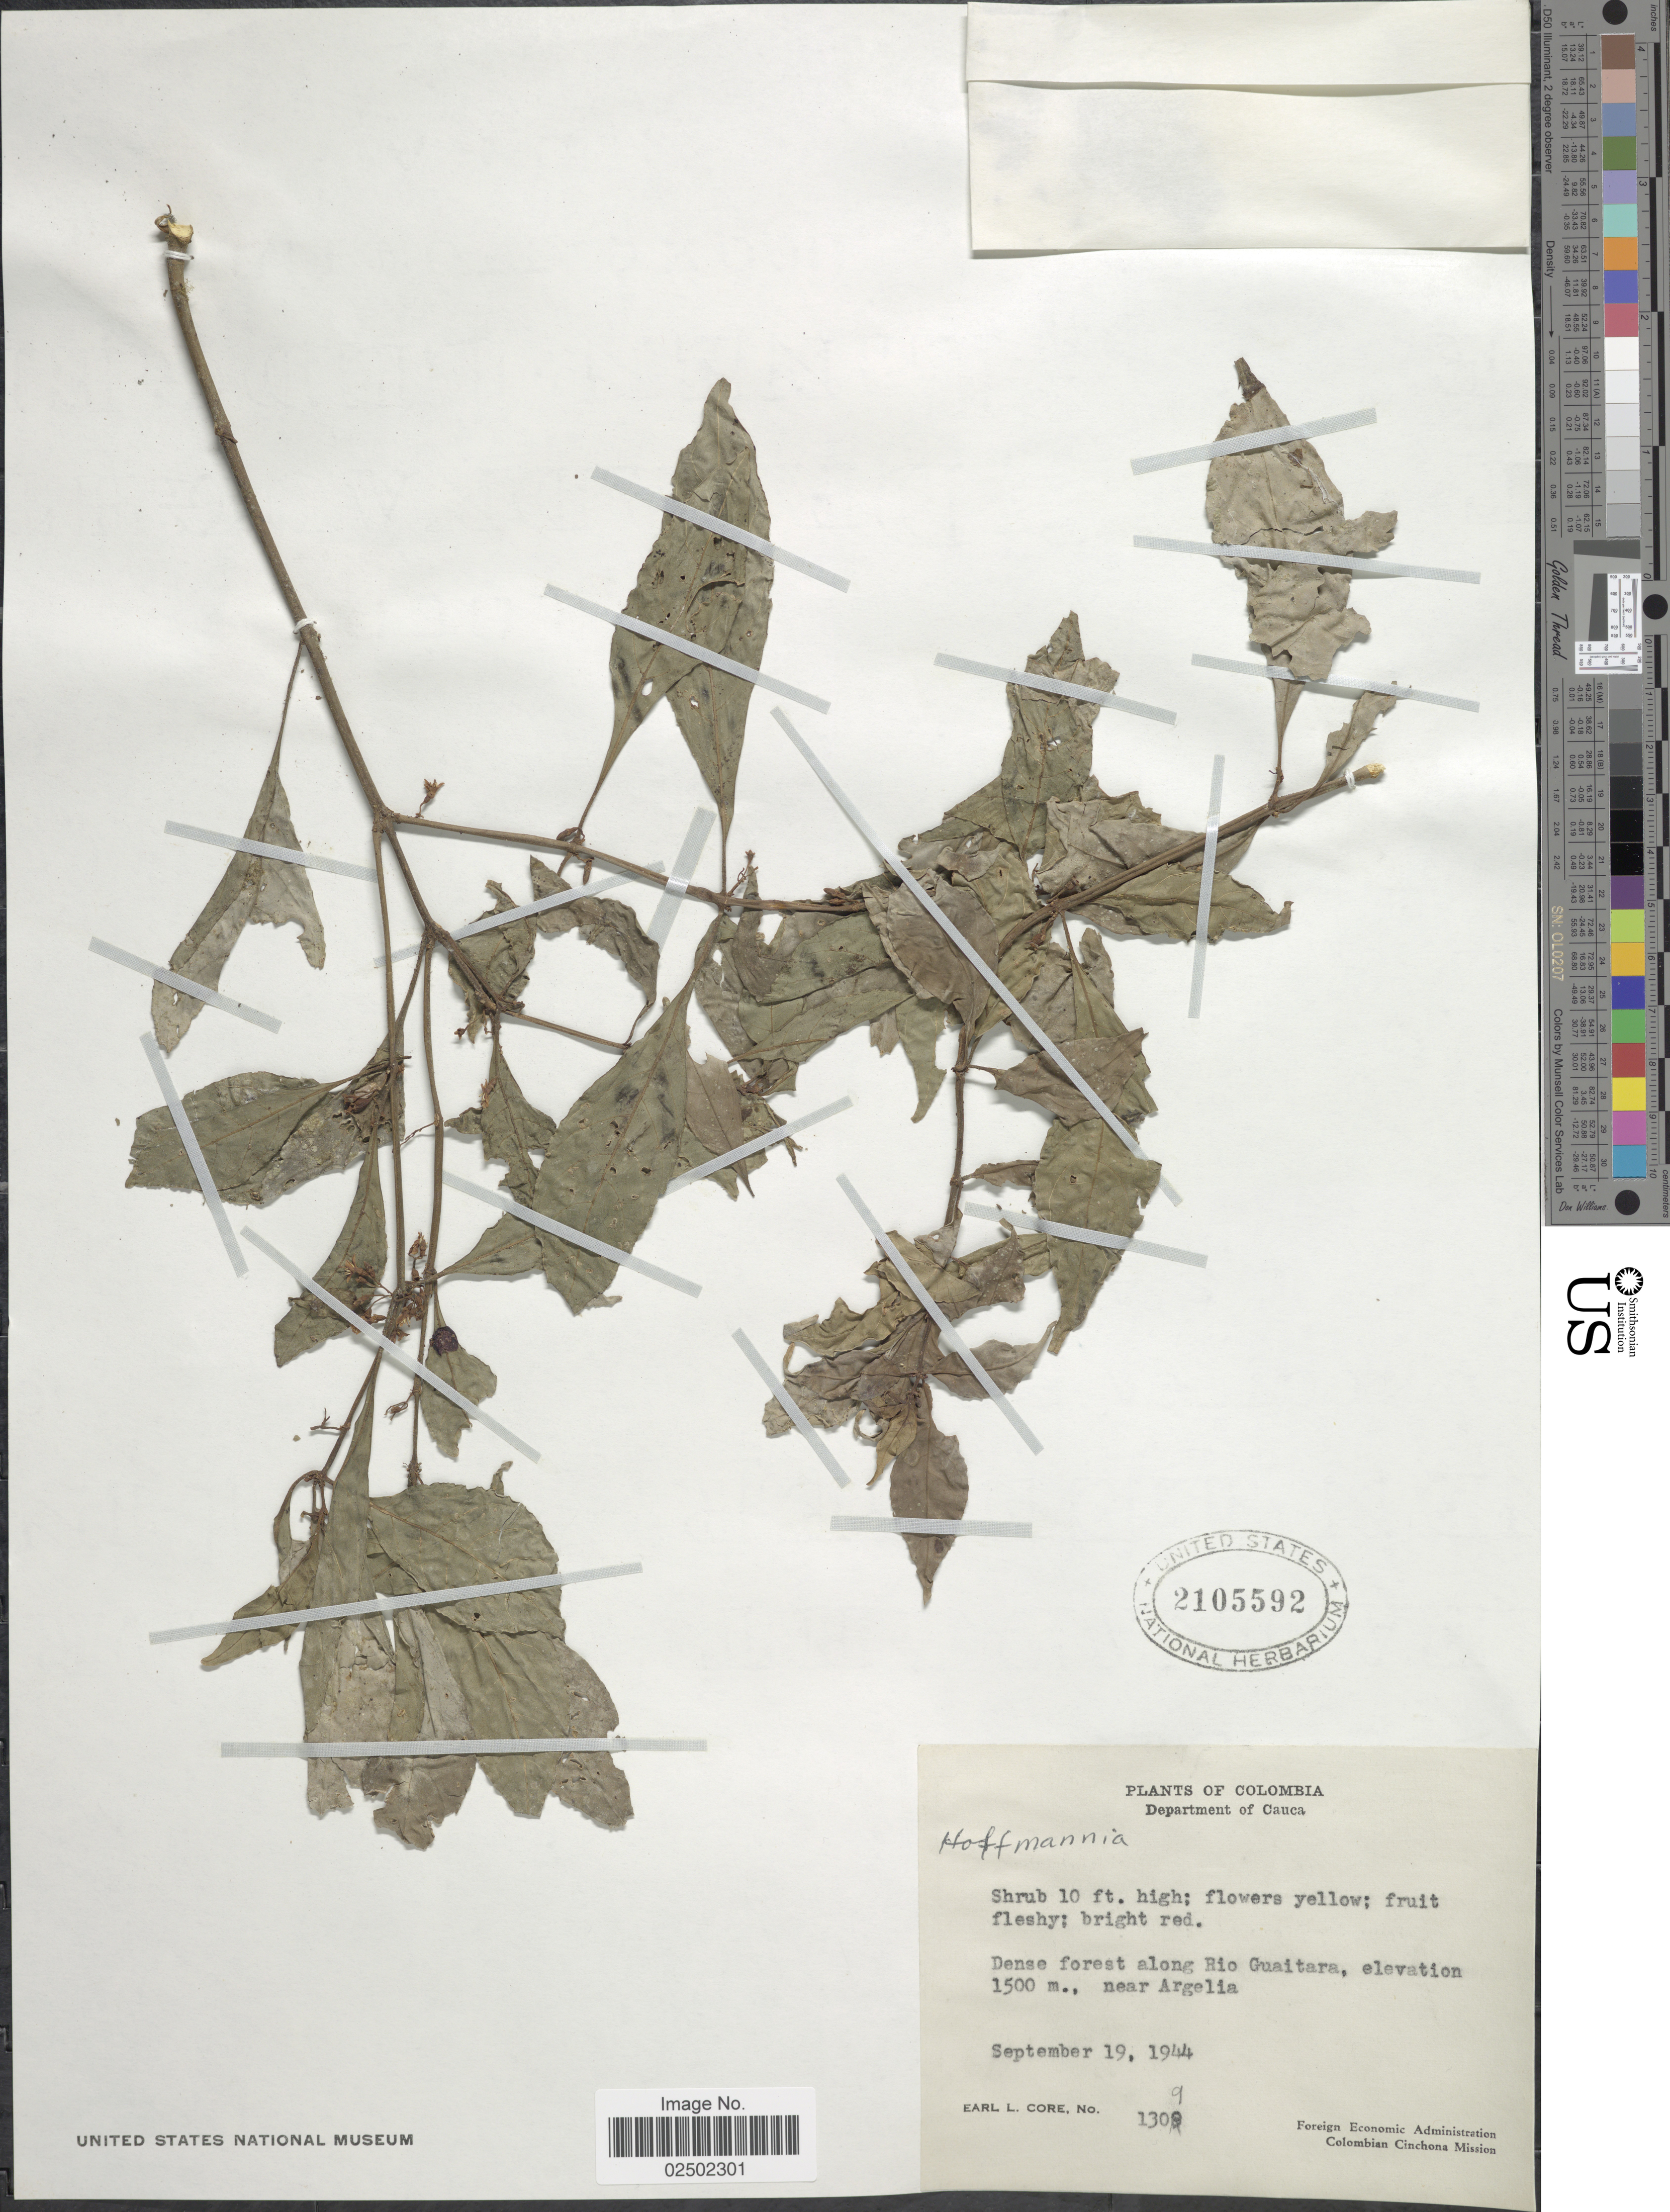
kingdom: Plantae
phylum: Tracheophyta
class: Magnoliopsida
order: Gentianales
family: Rubiaceae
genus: Hoffmannia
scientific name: Hoffmannia sp.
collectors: E. L. Core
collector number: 1309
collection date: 1944-09-19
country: Colombia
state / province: Cauca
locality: Department of Cauca, Dense forest along Rio Guaitara, near Argelia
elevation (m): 1500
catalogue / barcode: US 2105592